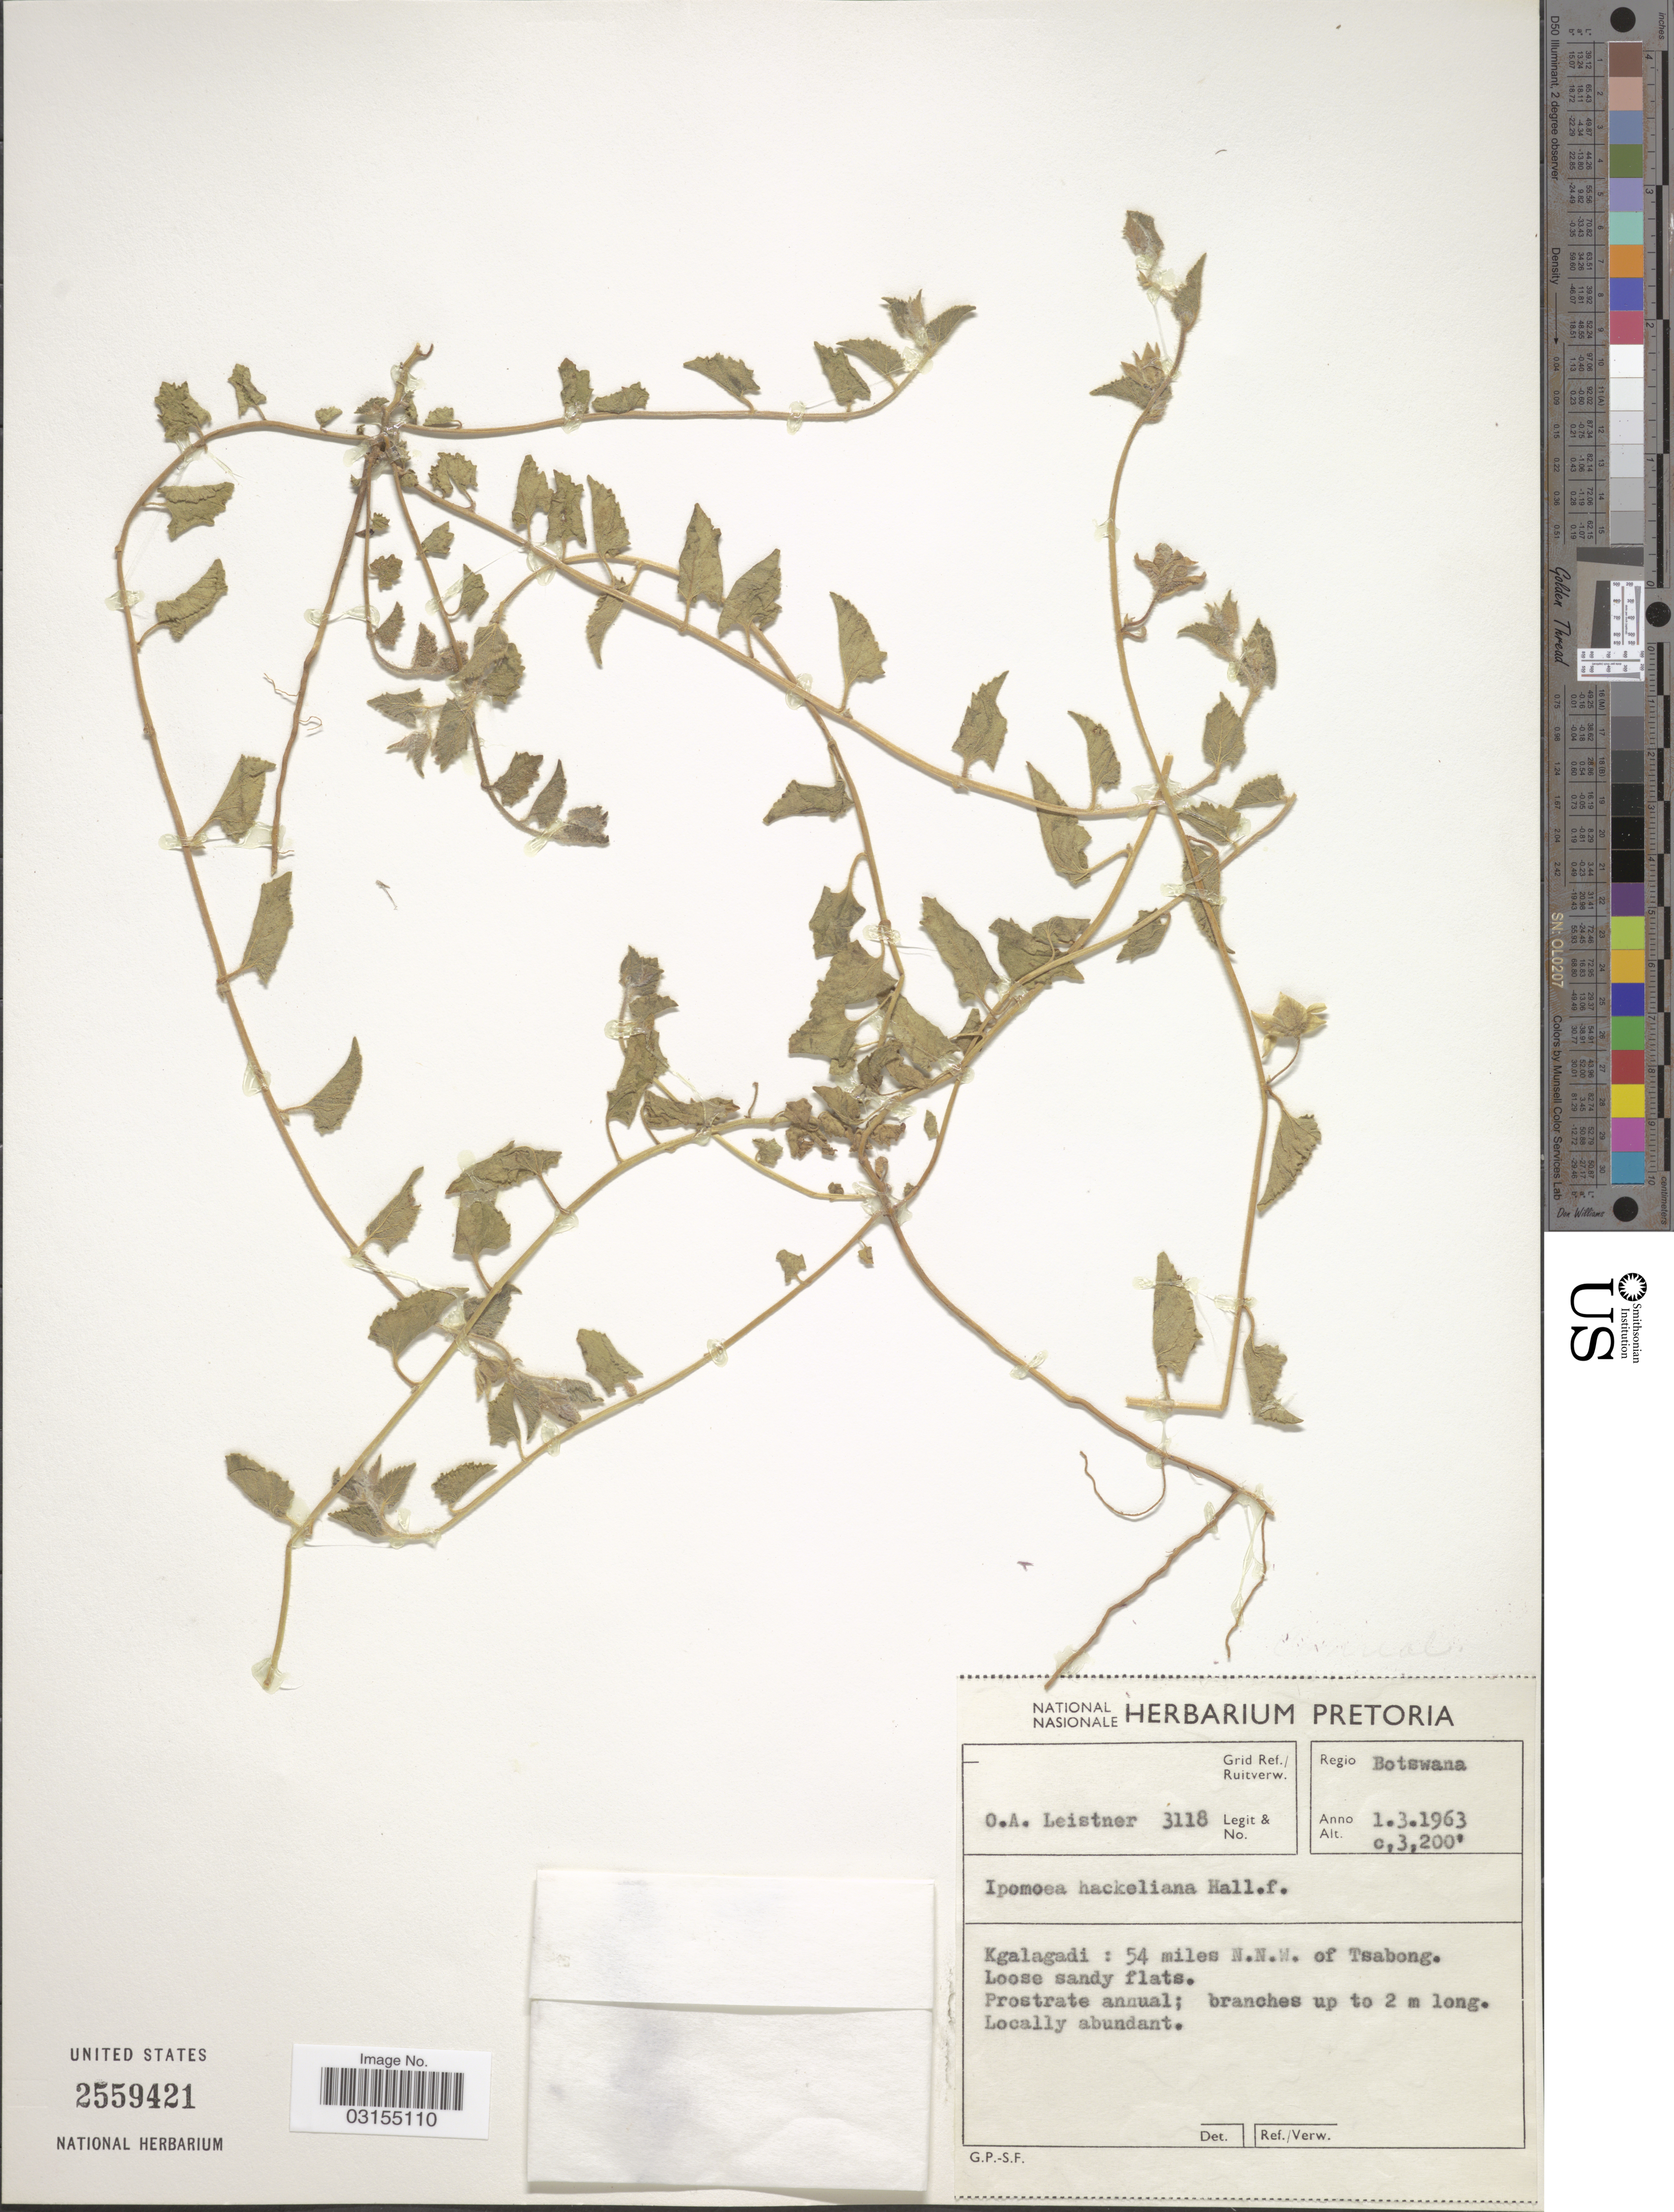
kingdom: Plantae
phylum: Tracheophyta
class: Magnoliopsida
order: Solanales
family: Convolvulaceae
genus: Ipomoea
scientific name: Ipomoea hackeliana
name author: (Schinz) Hallier f.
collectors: O. A. Leistner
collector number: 3118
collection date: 1963-03-01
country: Botswana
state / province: Kgalagadi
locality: Regio Botswana. Kgalagadi: 54 miles N.N.W. of Tsabong.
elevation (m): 975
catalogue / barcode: US 2559421